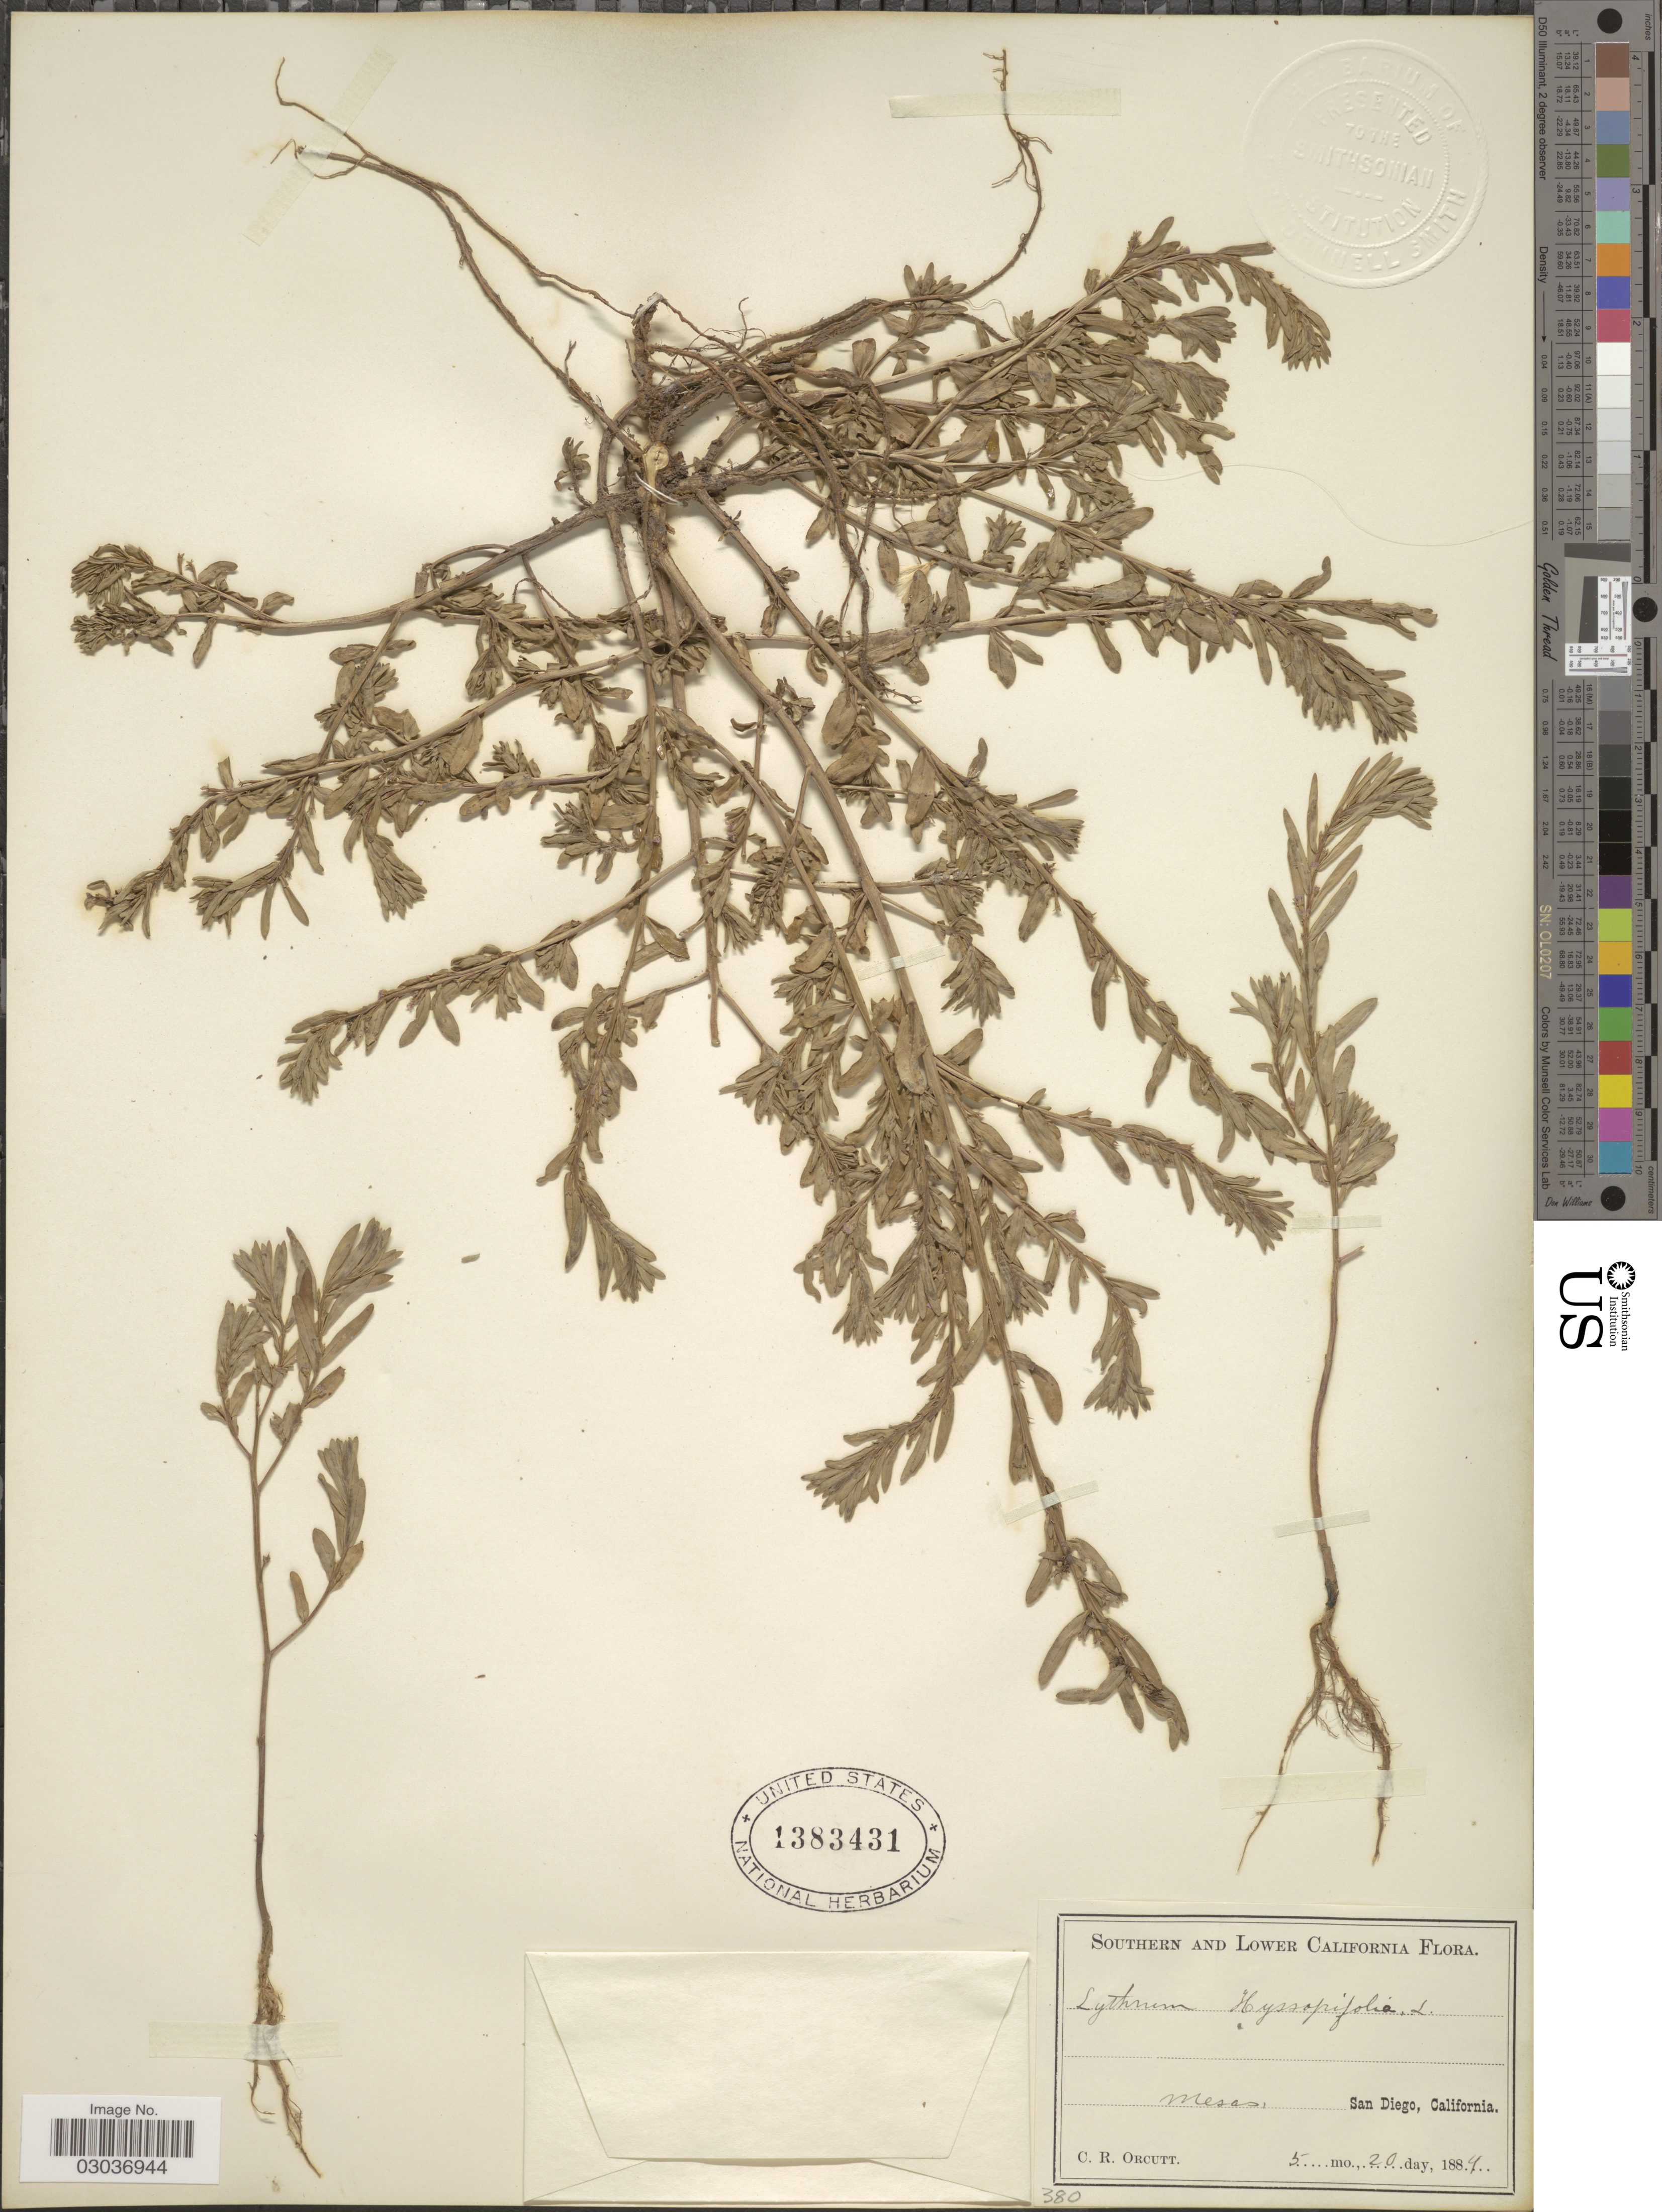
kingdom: Plantae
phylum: Tracheophyta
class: Magnoliopsida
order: Myrtales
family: Lythraceae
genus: Lythrum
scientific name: Lythrum hyssopifolia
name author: L.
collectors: C. R. Orcutt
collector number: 380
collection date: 1884-05-20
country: United States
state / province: California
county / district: San Diego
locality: Mesas, San Diego, Southern and Lower California.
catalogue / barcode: US 1383431